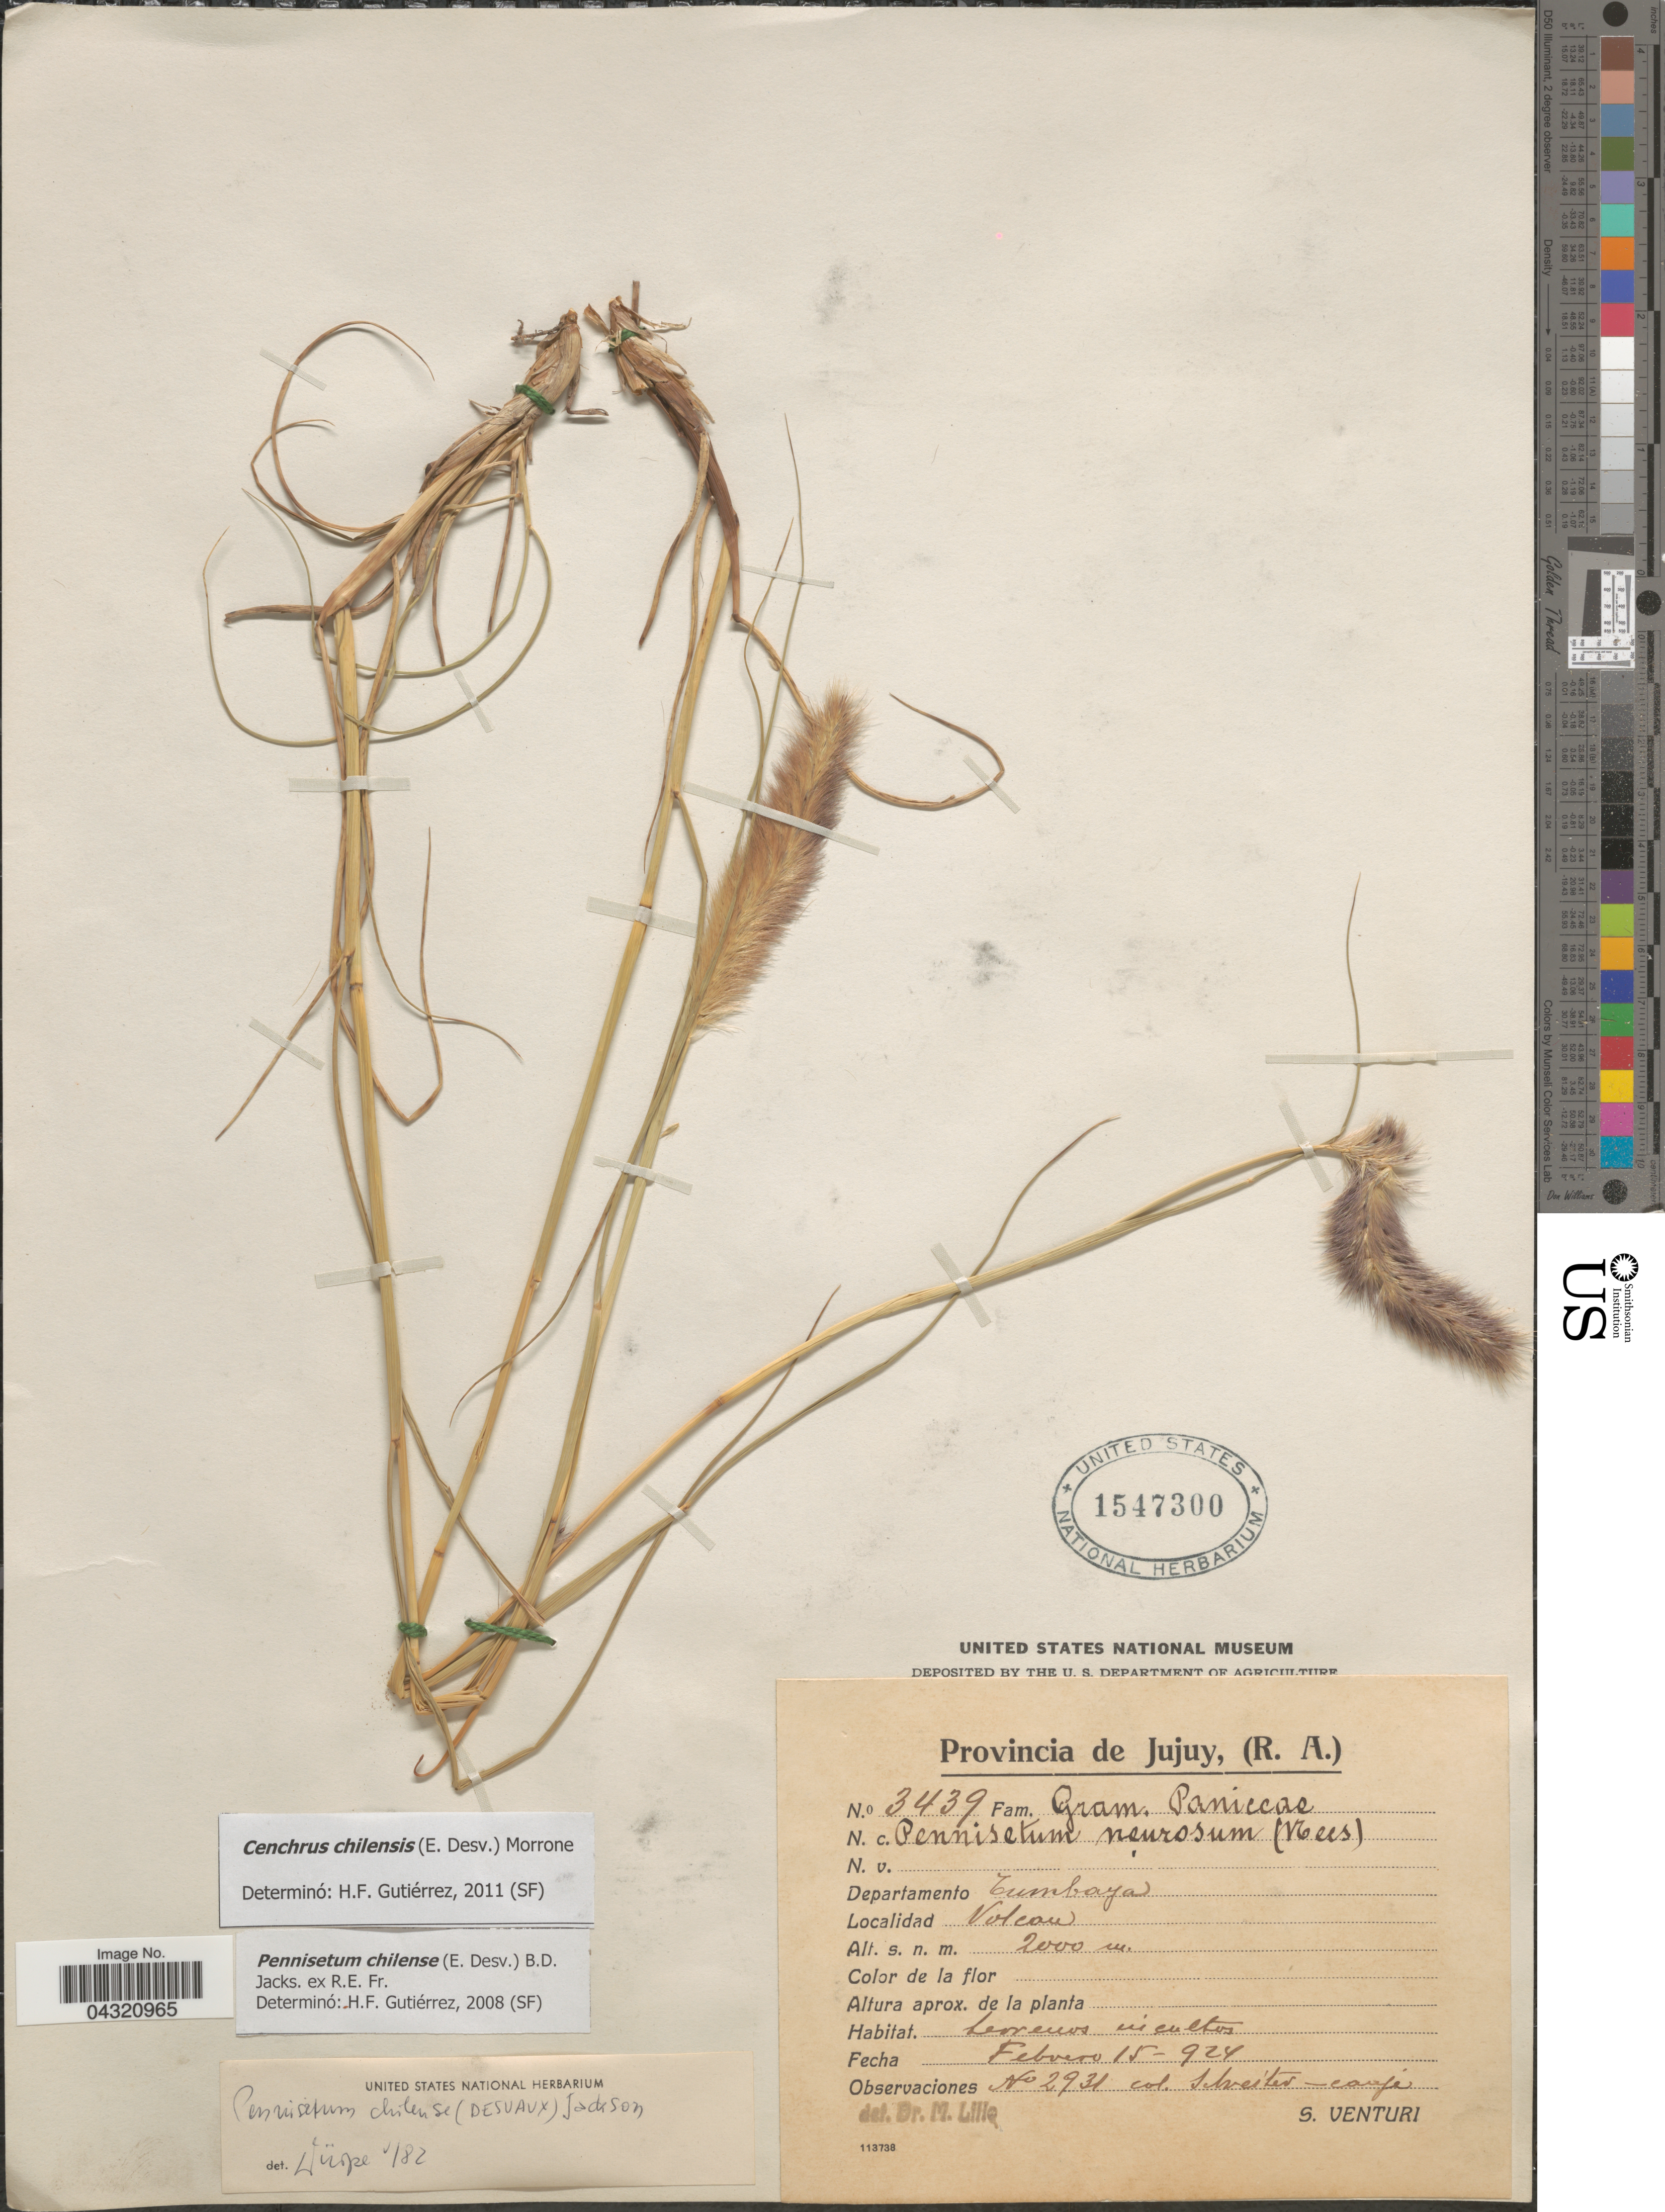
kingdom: Plantae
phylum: Tracheophyta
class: Liliopsida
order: Poales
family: Poaceae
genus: Cenchrus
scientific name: Cenchrus chilensis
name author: (É. Desv.) Morrone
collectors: S. Venturi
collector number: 3439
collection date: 1924-02-15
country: Argentina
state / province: Jujuy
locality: Departamento Tumbaya. Volcan.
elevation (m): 2000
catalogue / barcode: US 1547300